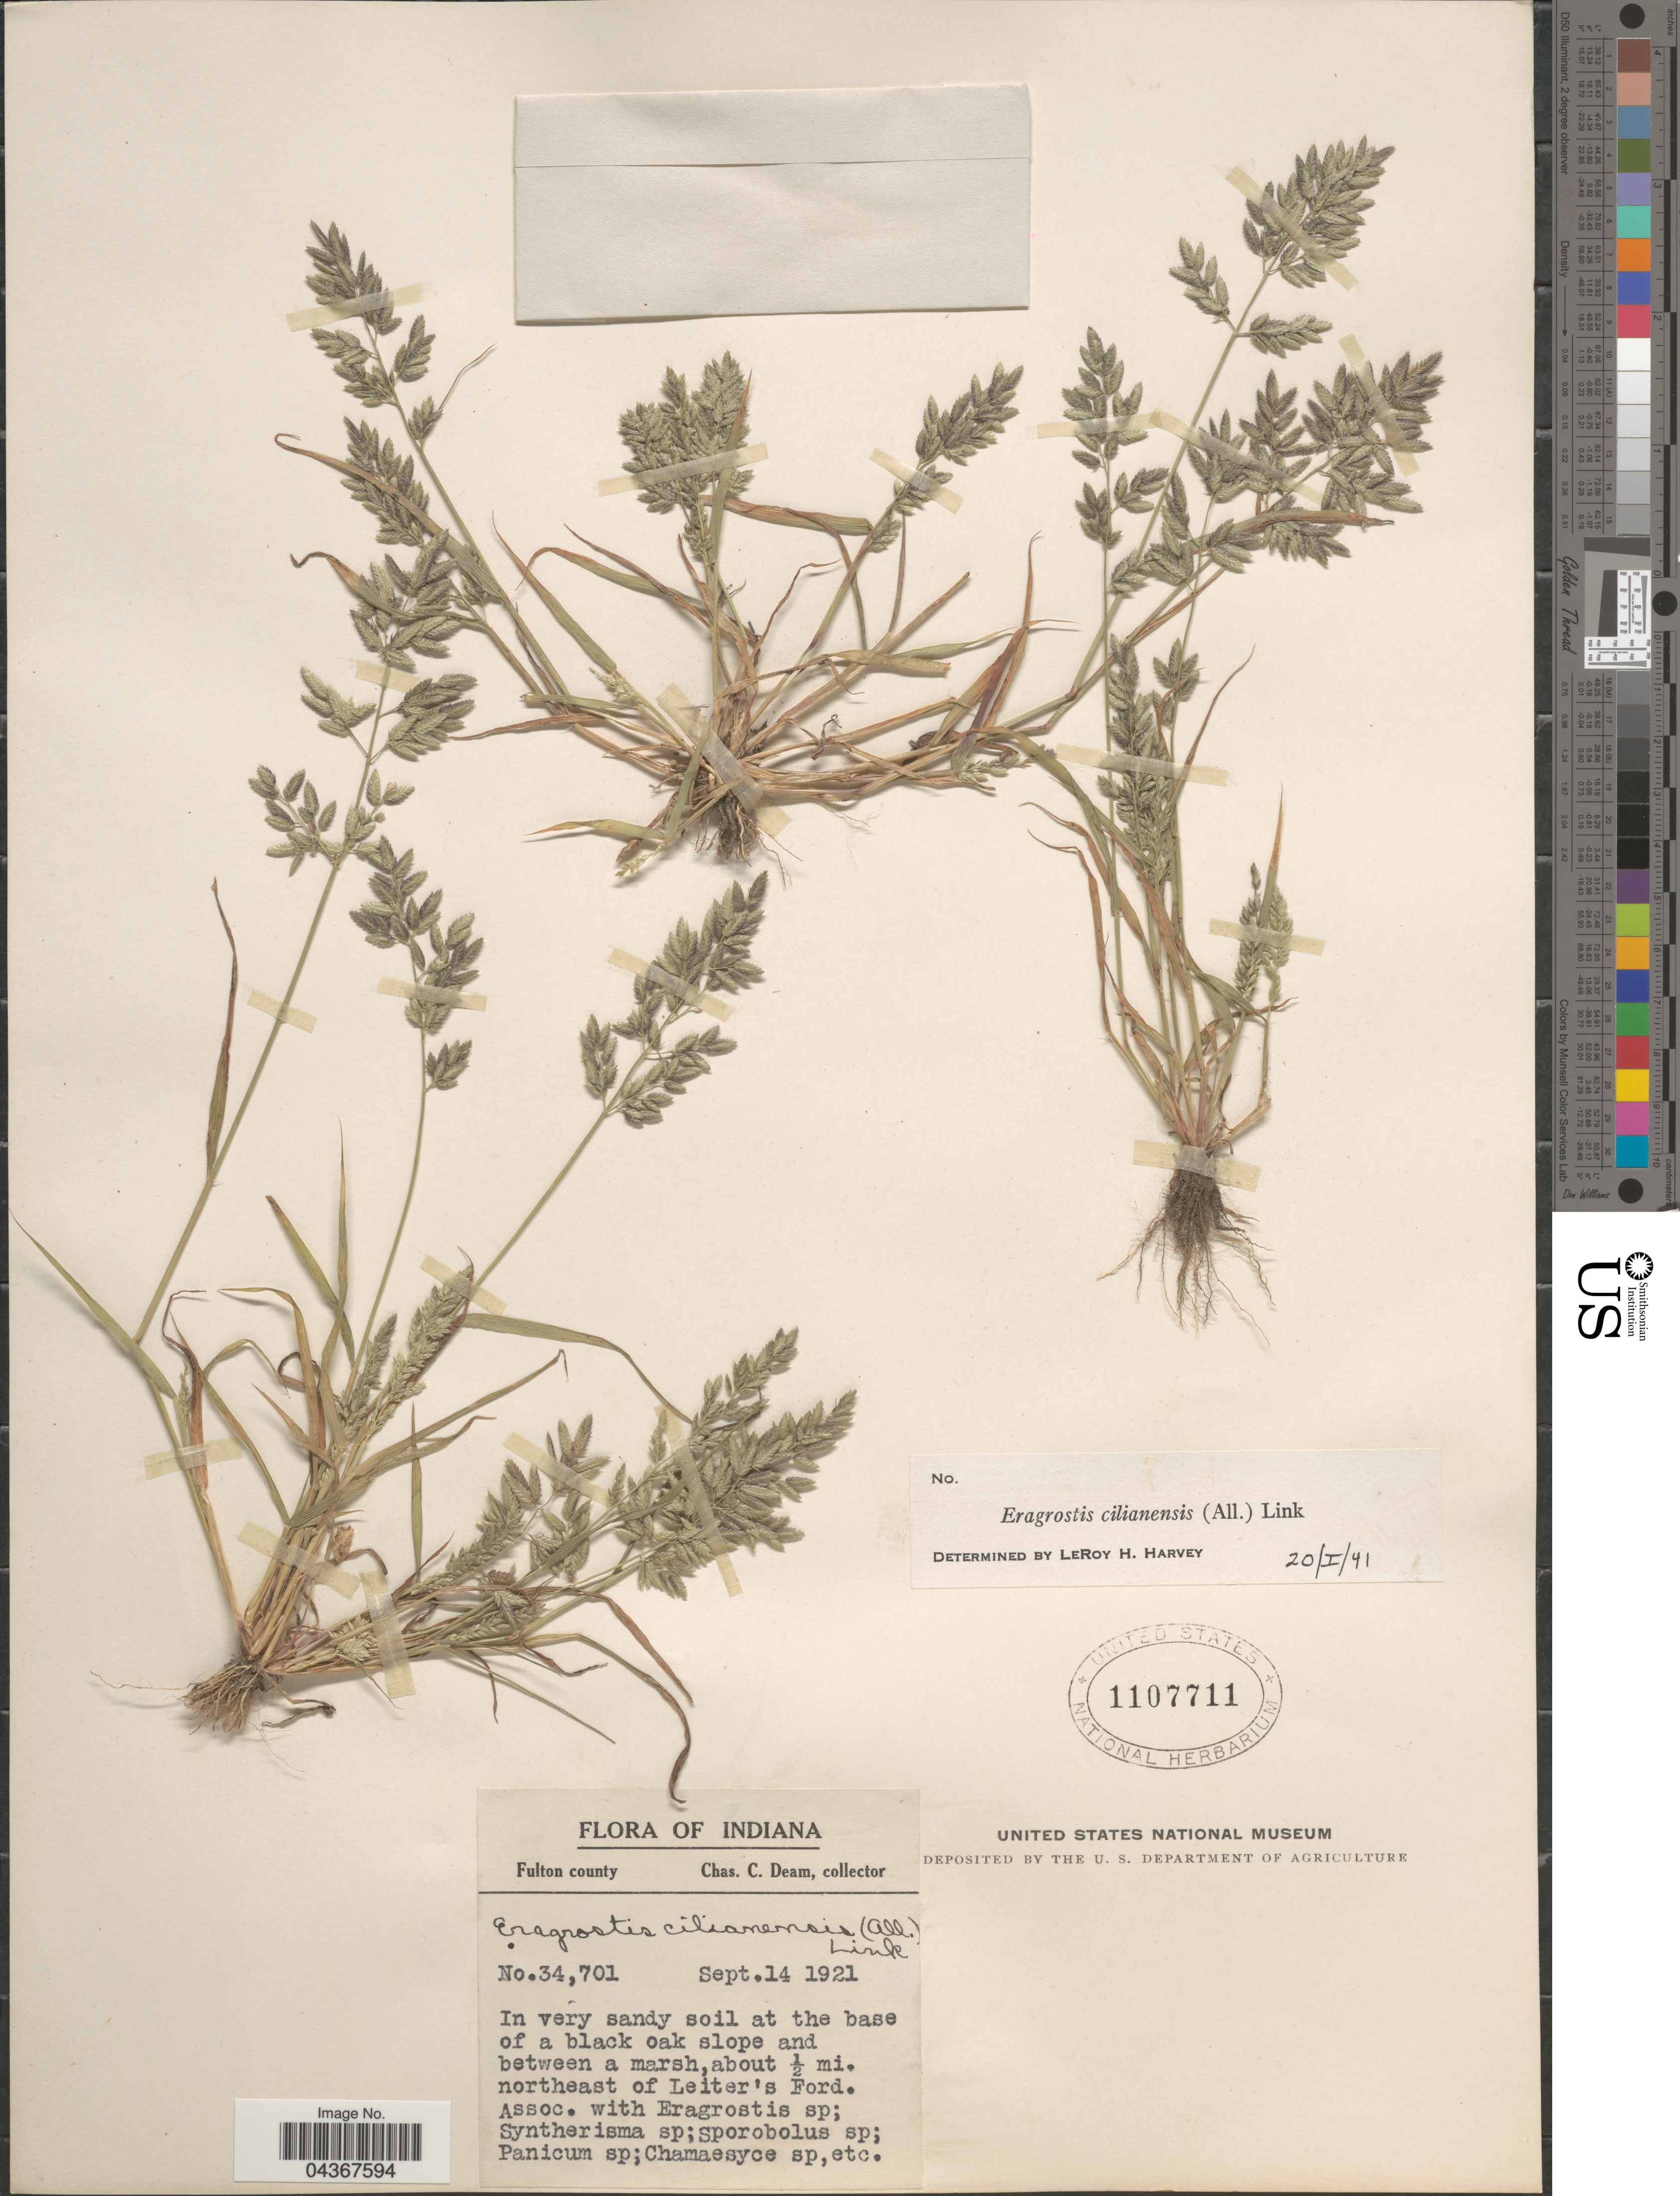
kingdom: Plantae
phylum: Tracheophyta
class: Liliopsida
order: Poales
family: Poaceae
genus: Eragrostis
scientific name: Eragrostis cilianensis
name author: (Bellardi) Vignolo ex Janch.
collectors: C. C. Deam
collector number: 34701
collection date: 1921-09-14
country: United States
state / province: Indiana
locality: Fulton county. In very sandy soil at the base of a black oak slope and between a marsh, about ½ mi. northeast of Leiter's Ford.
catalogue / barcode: US 1107711